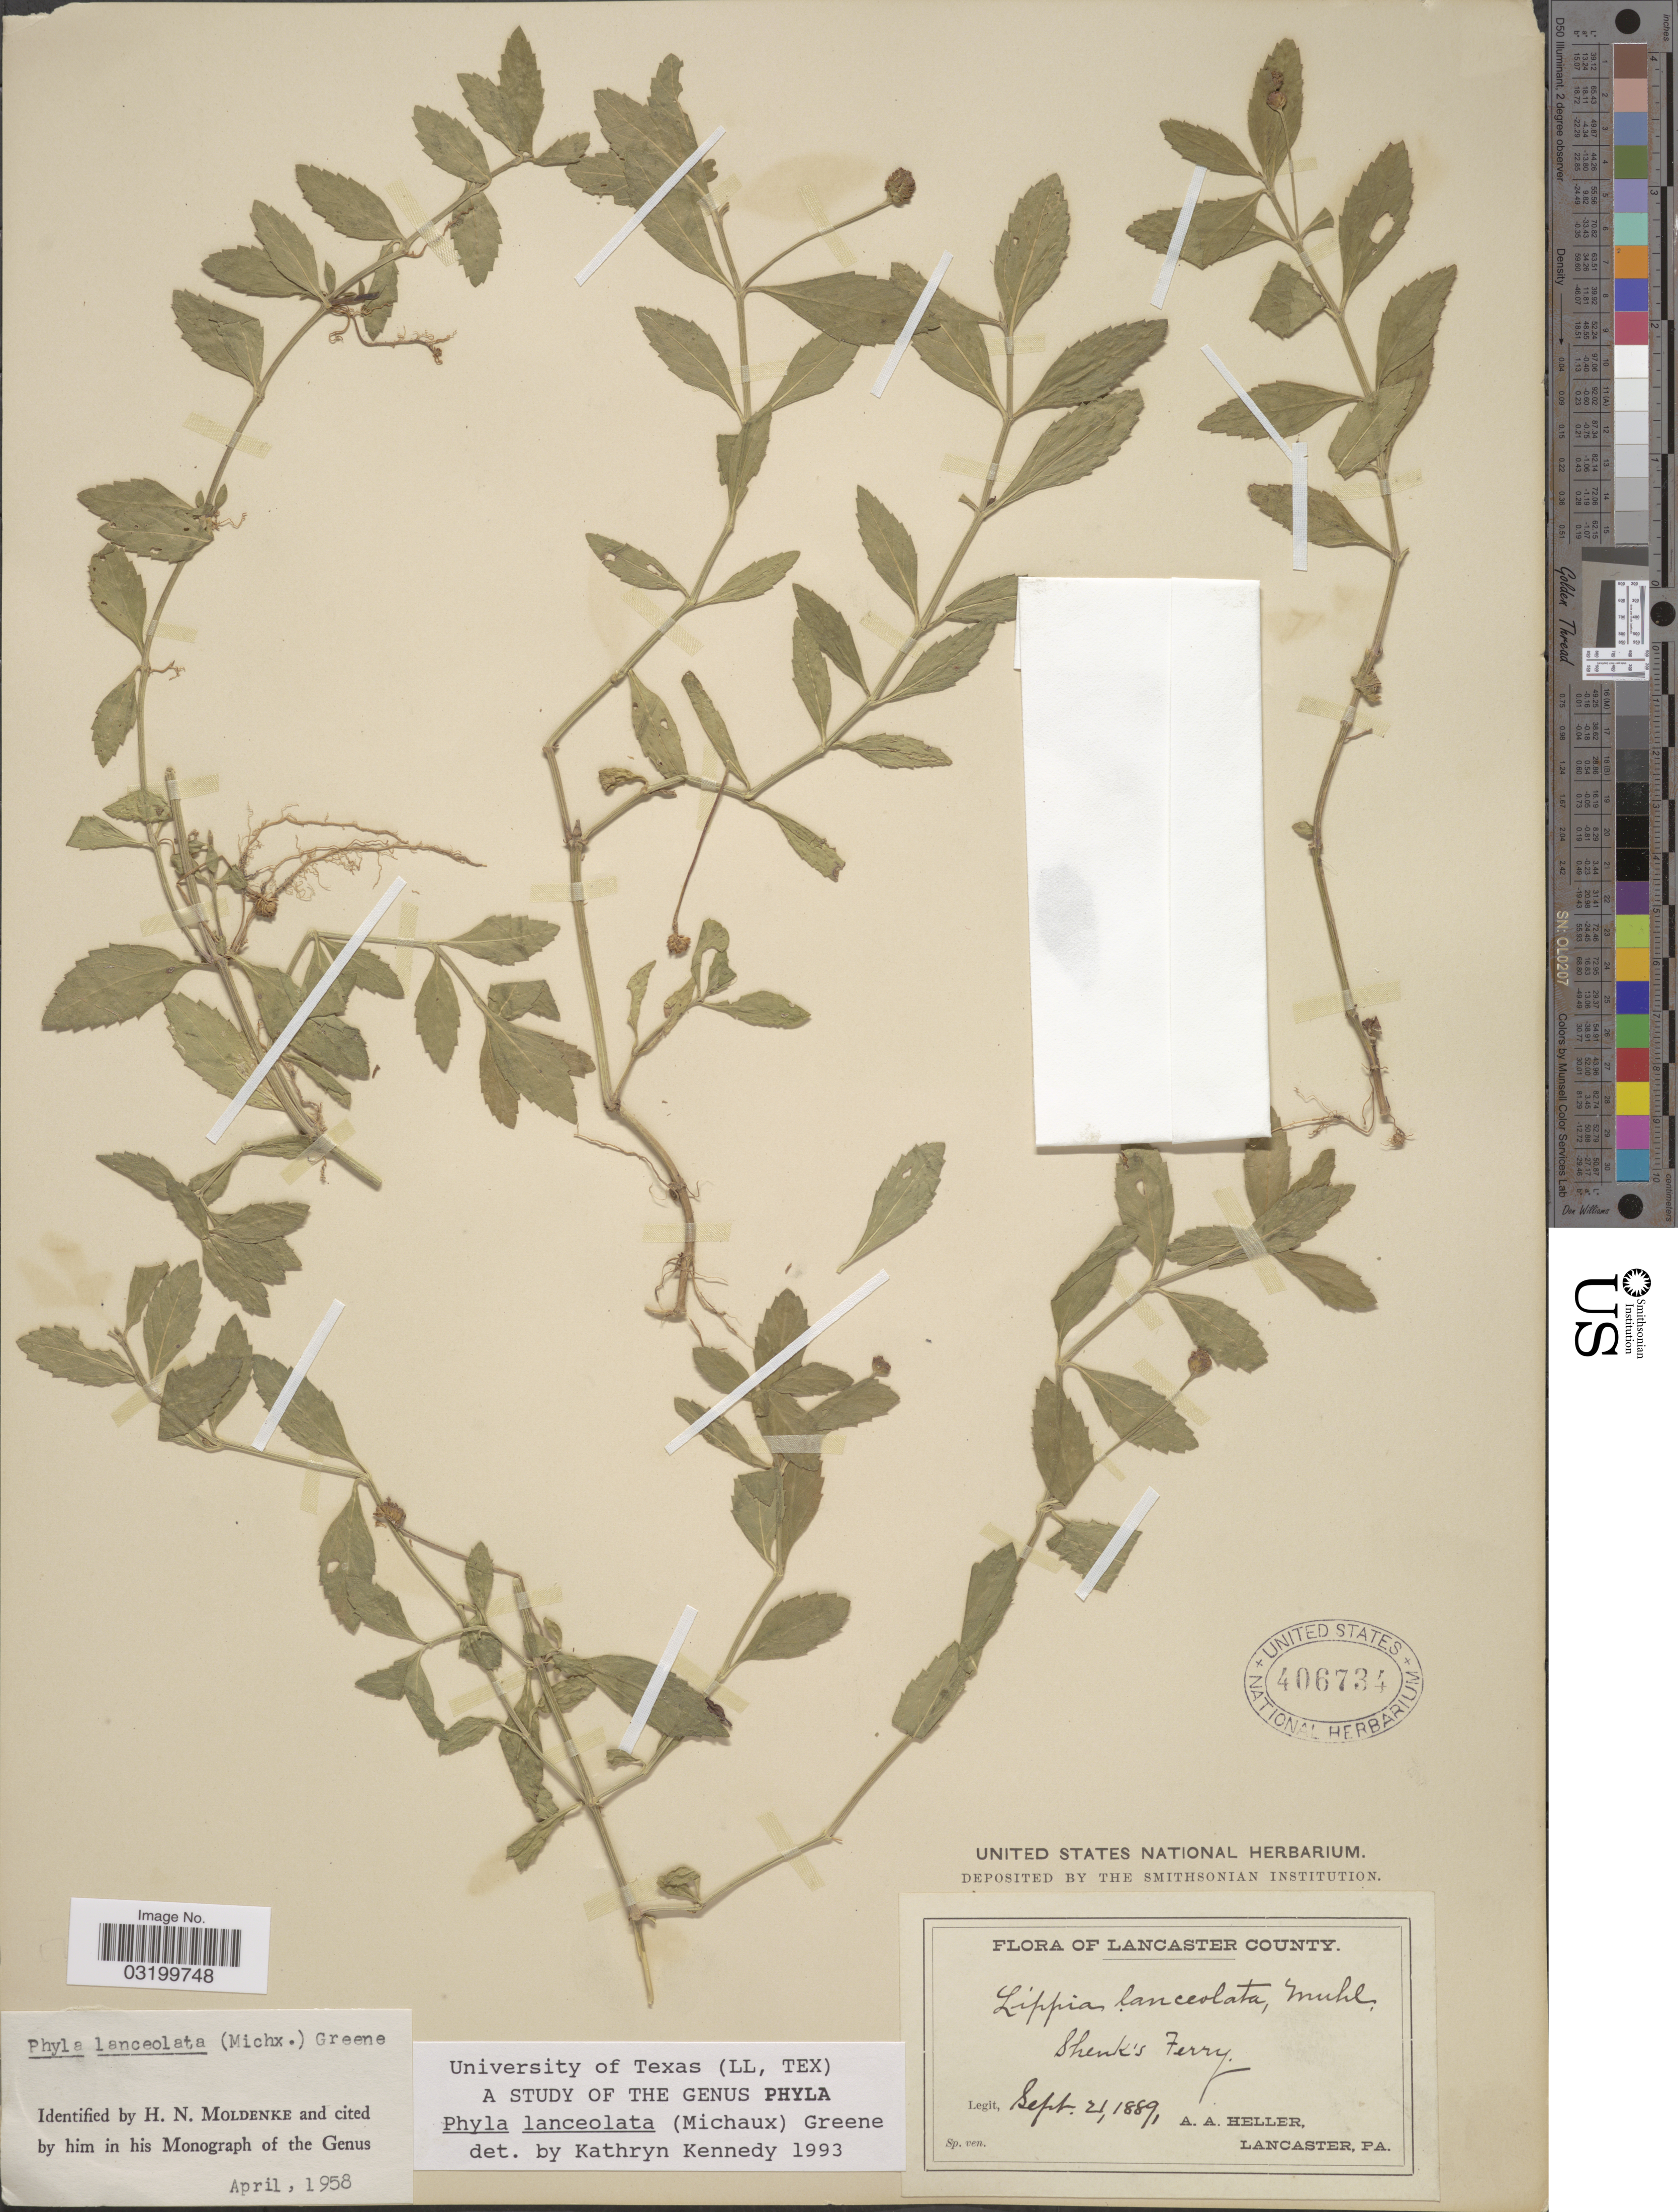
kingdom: Plantae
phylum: Tracheophyta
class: Magnoliopsida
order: Lamiales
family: Verbenaceae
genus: Phyla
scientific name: Phyla lanceolata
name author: (Michx.) Greene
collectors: A. A. Heller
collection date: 1889-09-21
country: United States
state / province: Pennsylvania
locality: Lancaster County. Shenk's Ferry.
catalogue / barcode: US 406734